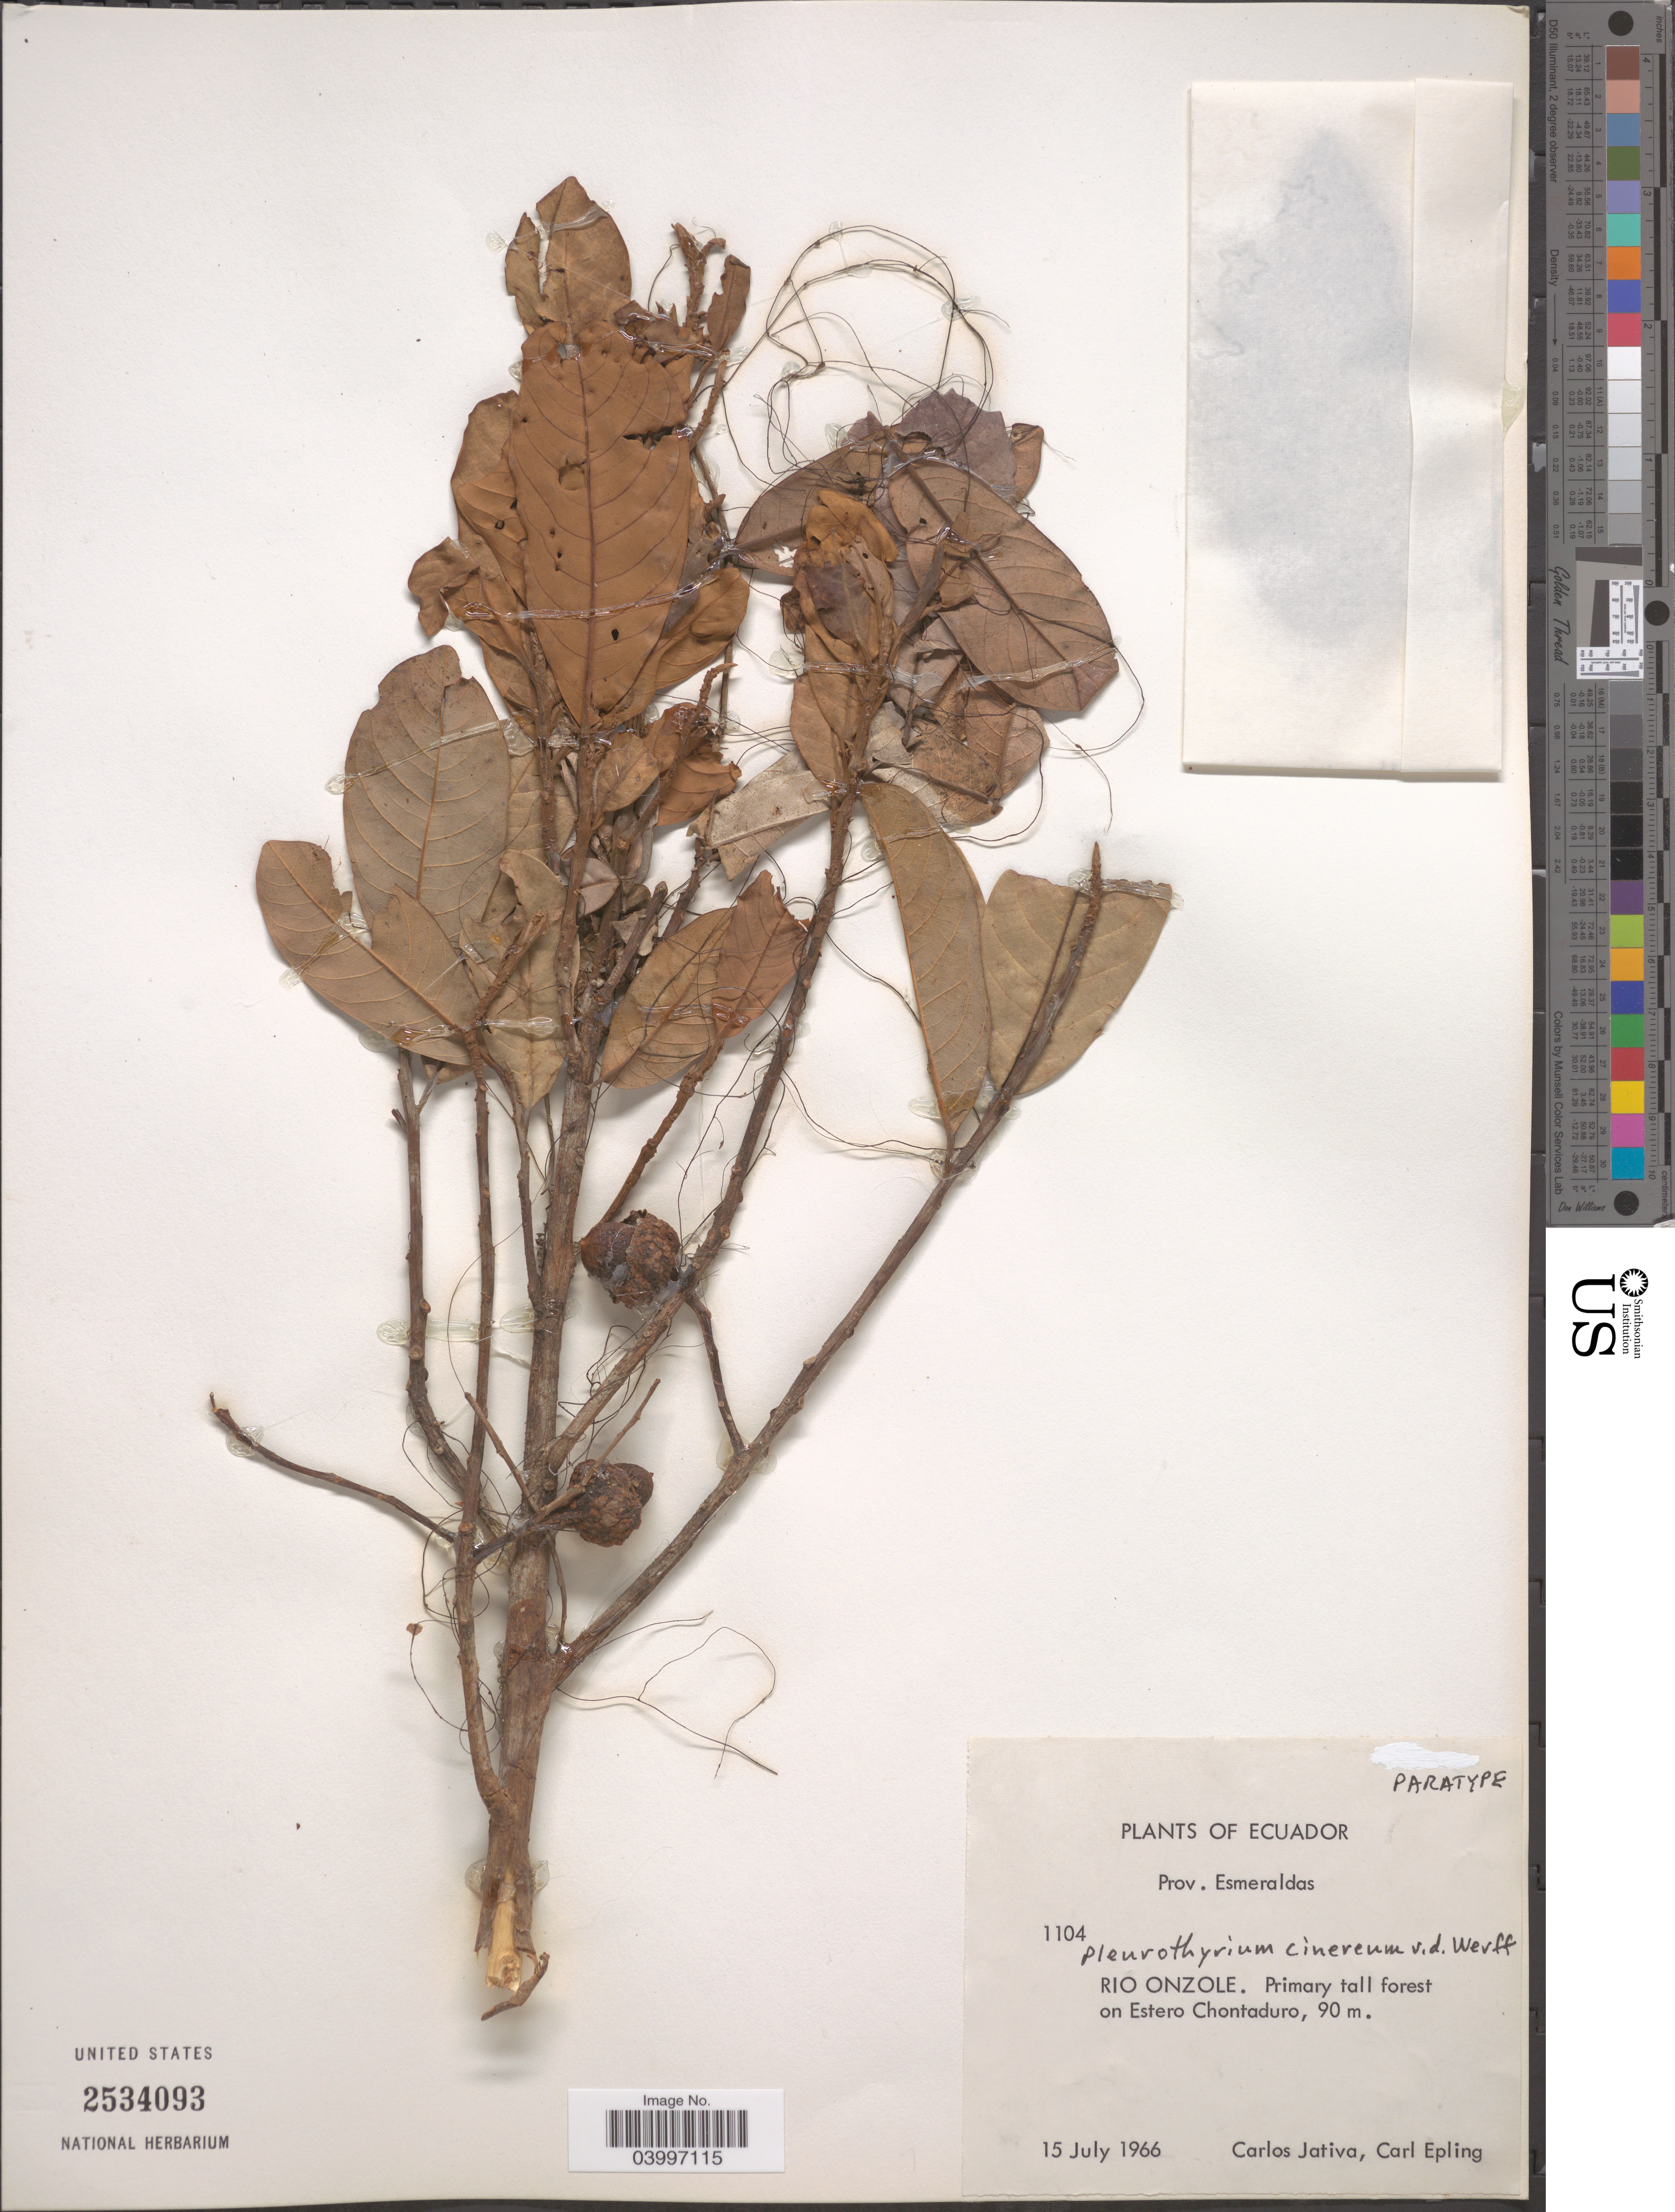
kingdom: Plantae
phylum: Tracheophyta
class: Magnoliopsida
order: Laurales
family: Lauraceae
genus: Pleurothyrium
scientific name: Pleurothyrium cinereum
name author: van der Werff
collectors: C. D. Játiva & C. C. Epling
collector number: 1104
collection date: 1966-07-15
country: Ecuador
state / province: Esmeraldas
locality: Rio Onzole. On Estero Chontaduro.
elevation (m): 90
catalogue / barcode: US 2534093